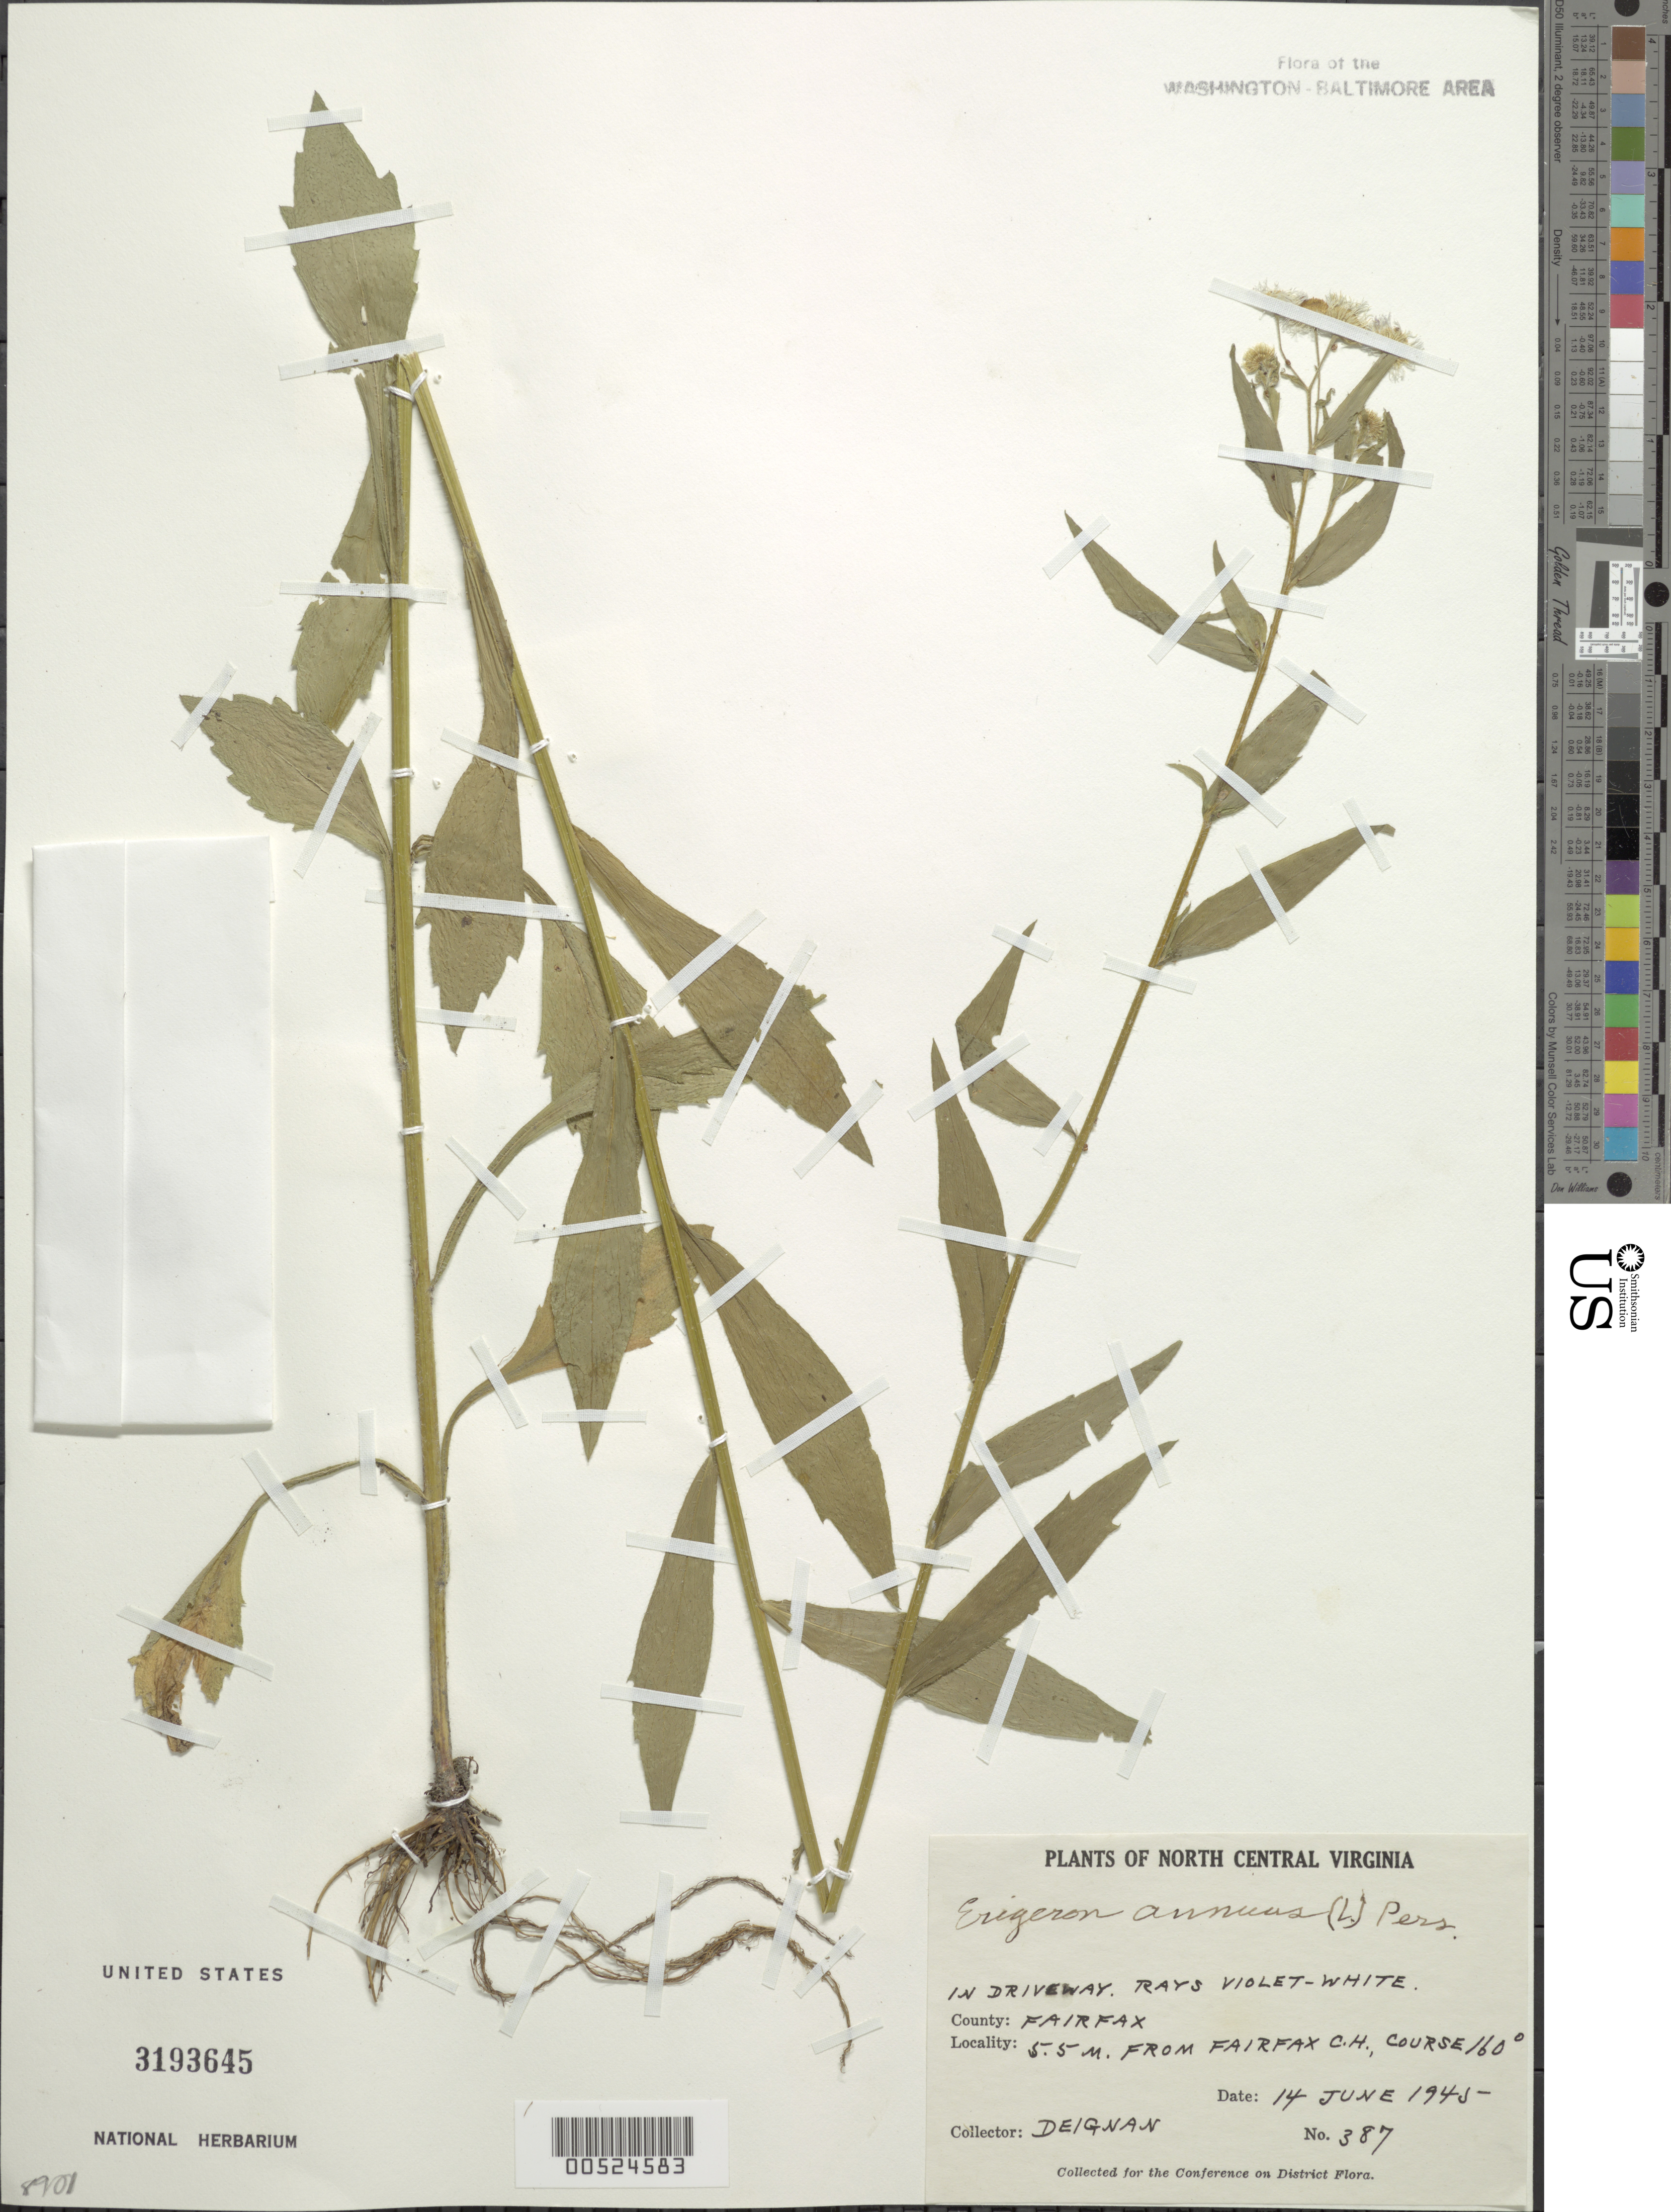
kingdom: Plantae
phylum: Tracheophyta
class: Magnoliopsida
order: Asterales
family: Asteraceae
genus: Erigeron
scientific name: Erigeron annuus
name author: (L.) Pers.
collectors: H. Deignan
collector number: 387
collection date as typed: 14 Jun 1945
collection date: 1945-06-14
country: United States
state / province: Virginia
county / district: Fairfax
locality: Fairfax, 5.5 M from Fairfax Courthouse, Course 160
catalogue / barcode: US 3193645